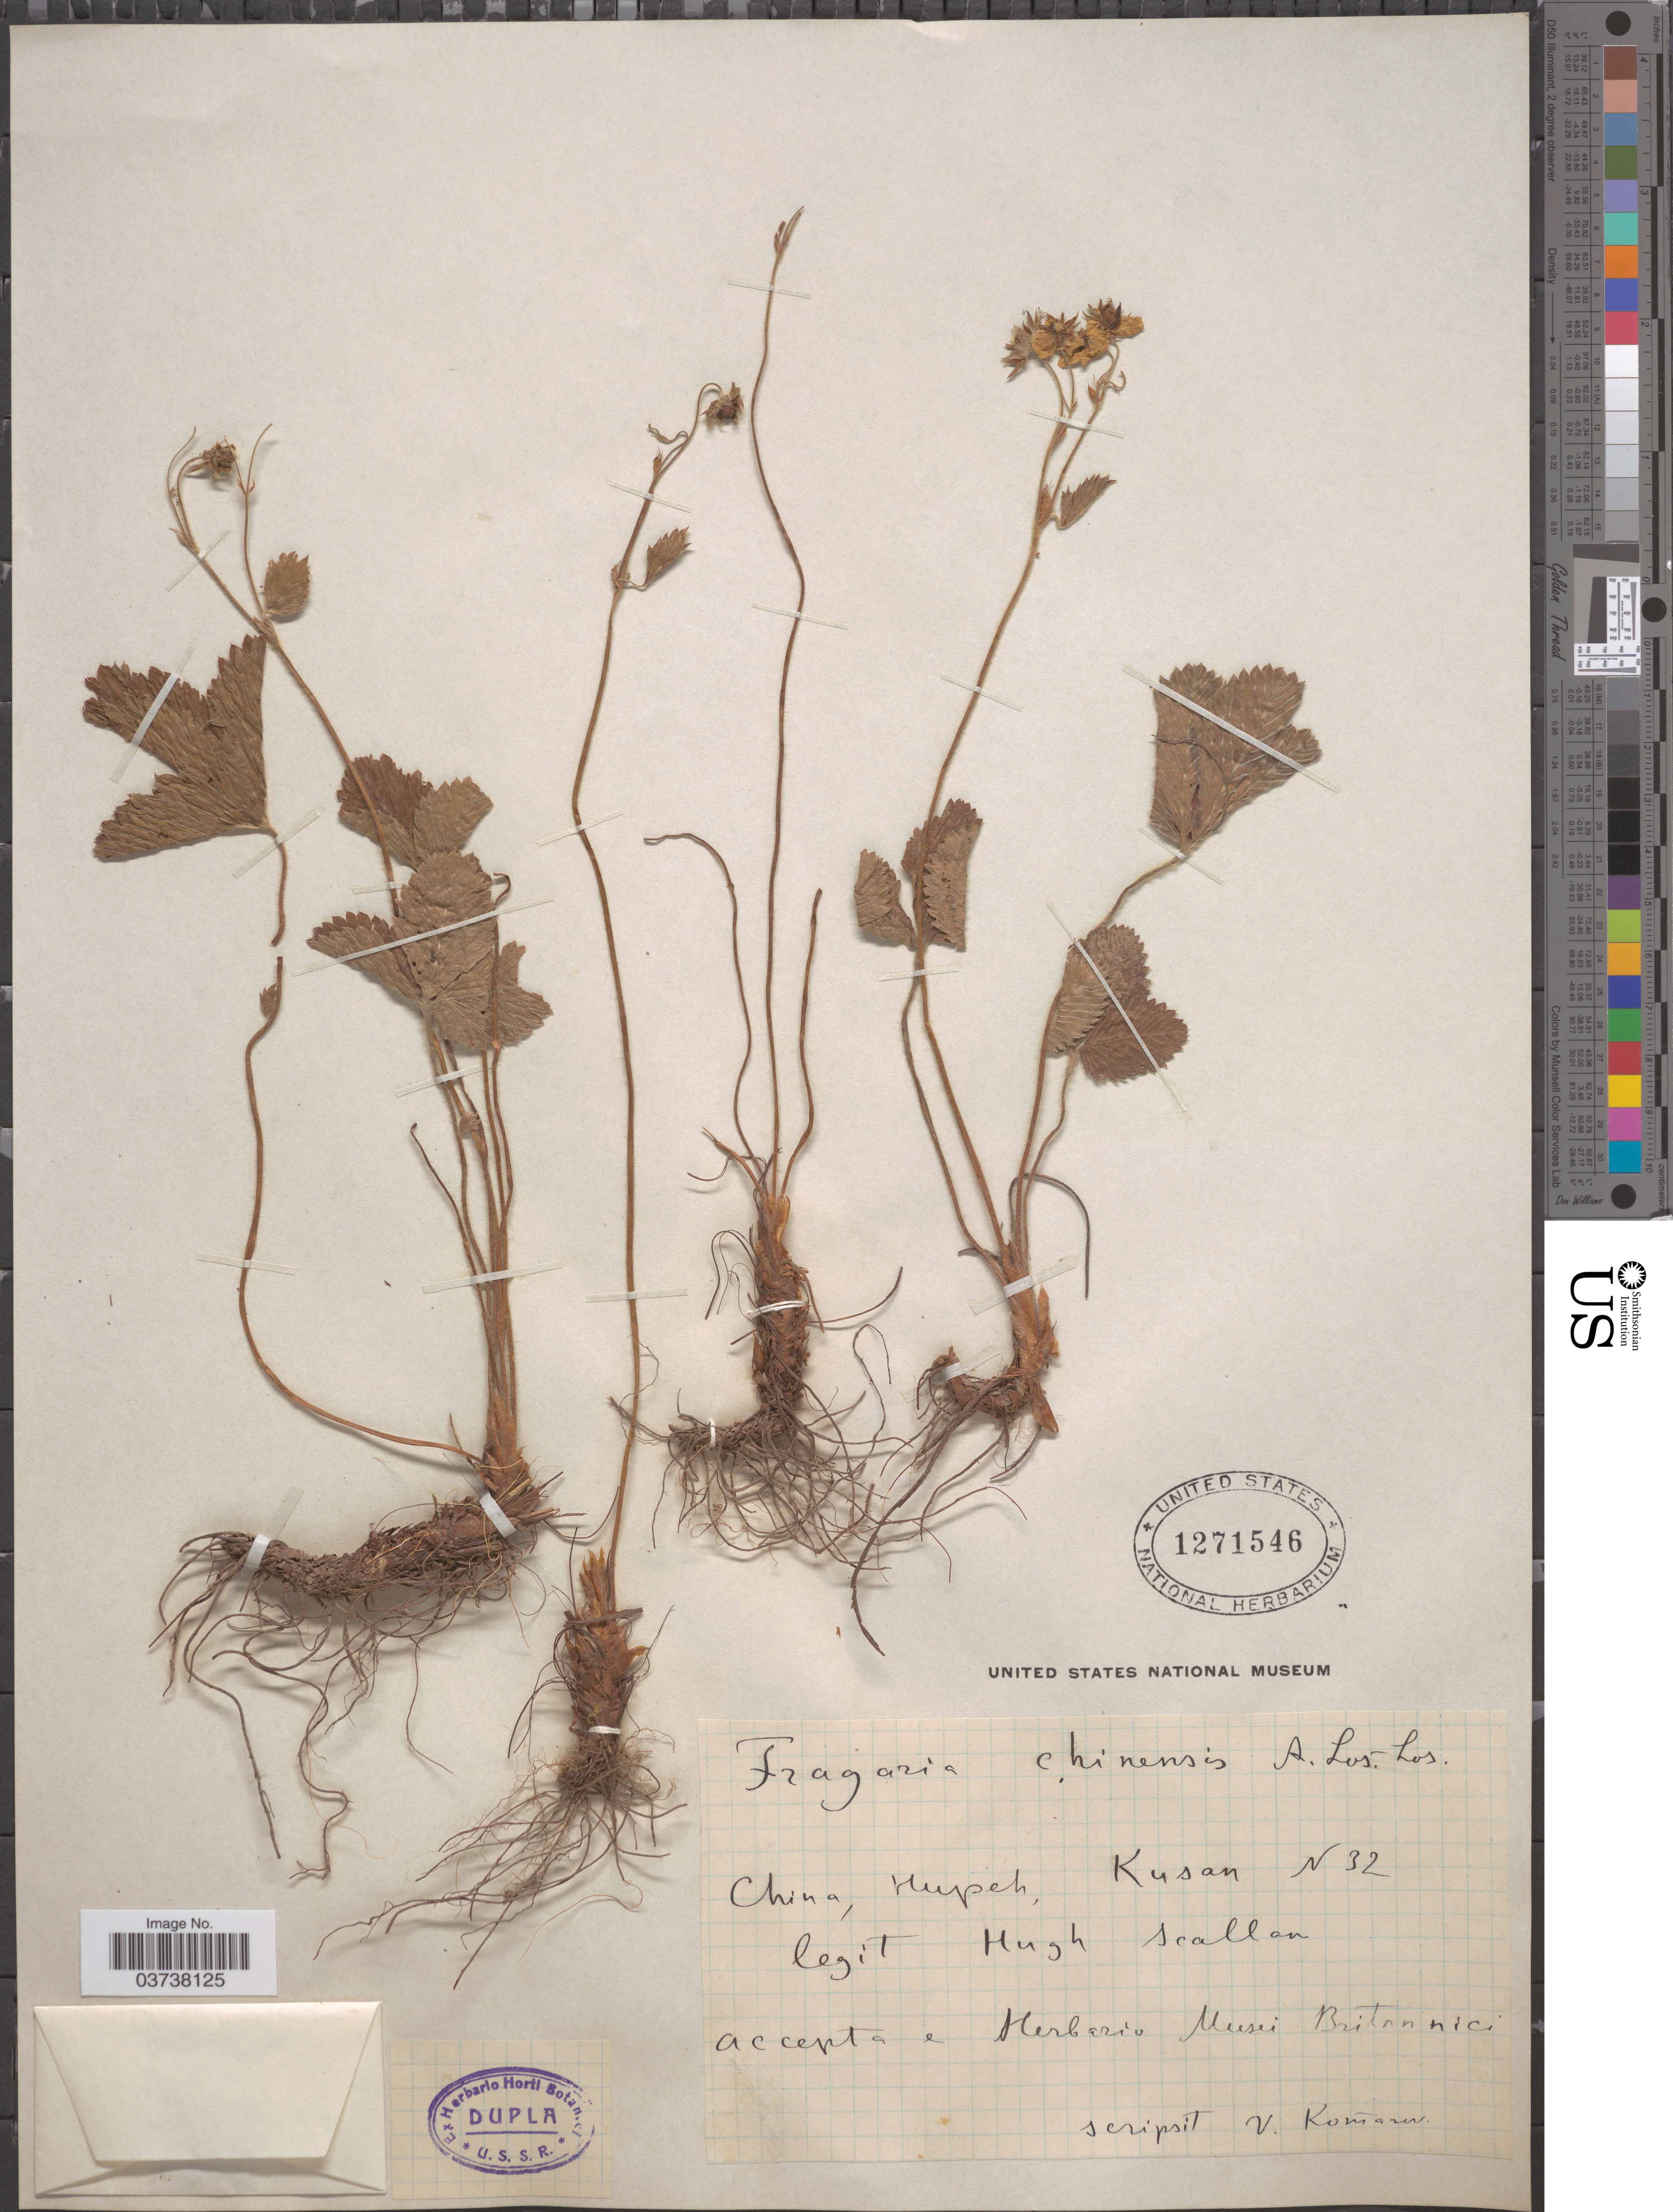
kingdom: Plantae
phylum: Tracheophyta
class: Magnoliopsida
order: Rosales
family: Rosaceae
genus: Fragaria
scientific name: Fragaria chinensis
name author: Losinsk.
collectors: H. Scallan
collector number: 32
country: China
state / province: Hubei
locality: Hupeh, Kusan.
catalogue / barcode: US 1271546